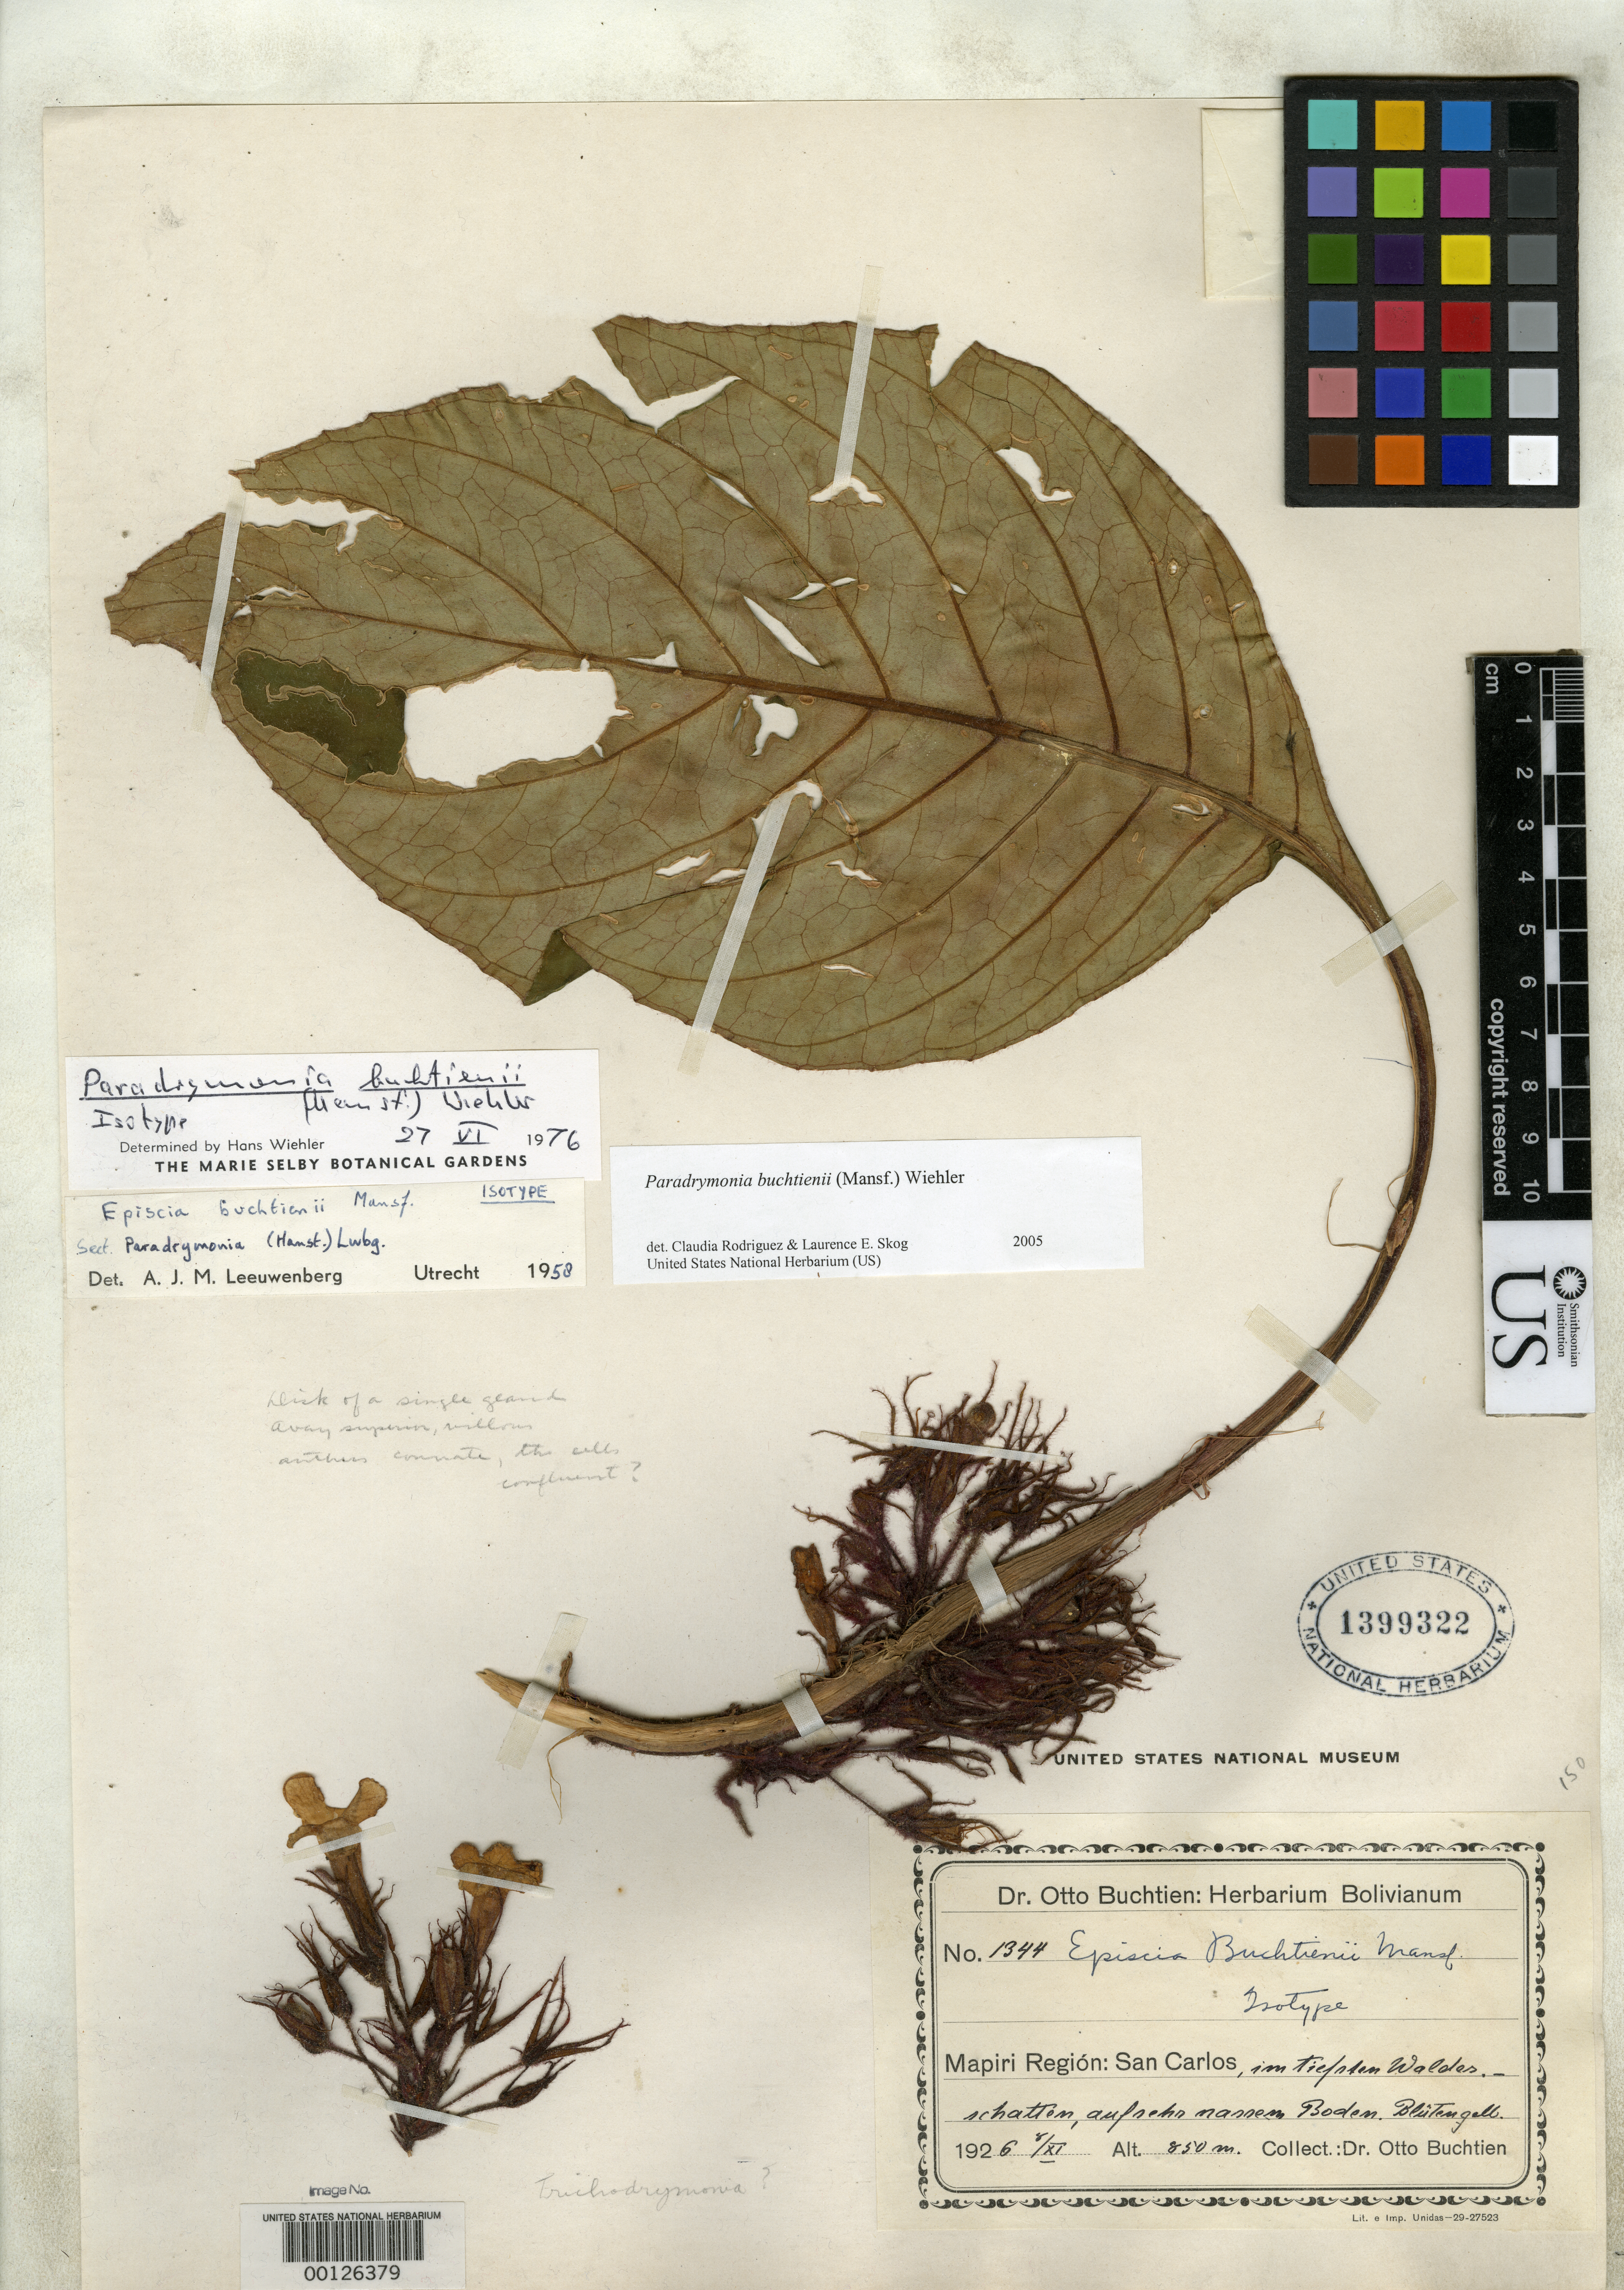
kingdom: Plantae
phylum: Tracheophyta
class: Magnoliopsida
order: Lamiales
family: Gesneriaceae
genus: Episcia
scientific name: Episcia buchtienii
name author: Mansf.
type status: Isotype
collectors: O. Buchtien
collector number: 1344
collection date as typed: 08 Nov 1926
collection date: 1926-11-08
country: Bolivia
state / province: La Paz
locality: Mapiri.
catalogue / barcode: US 1399322